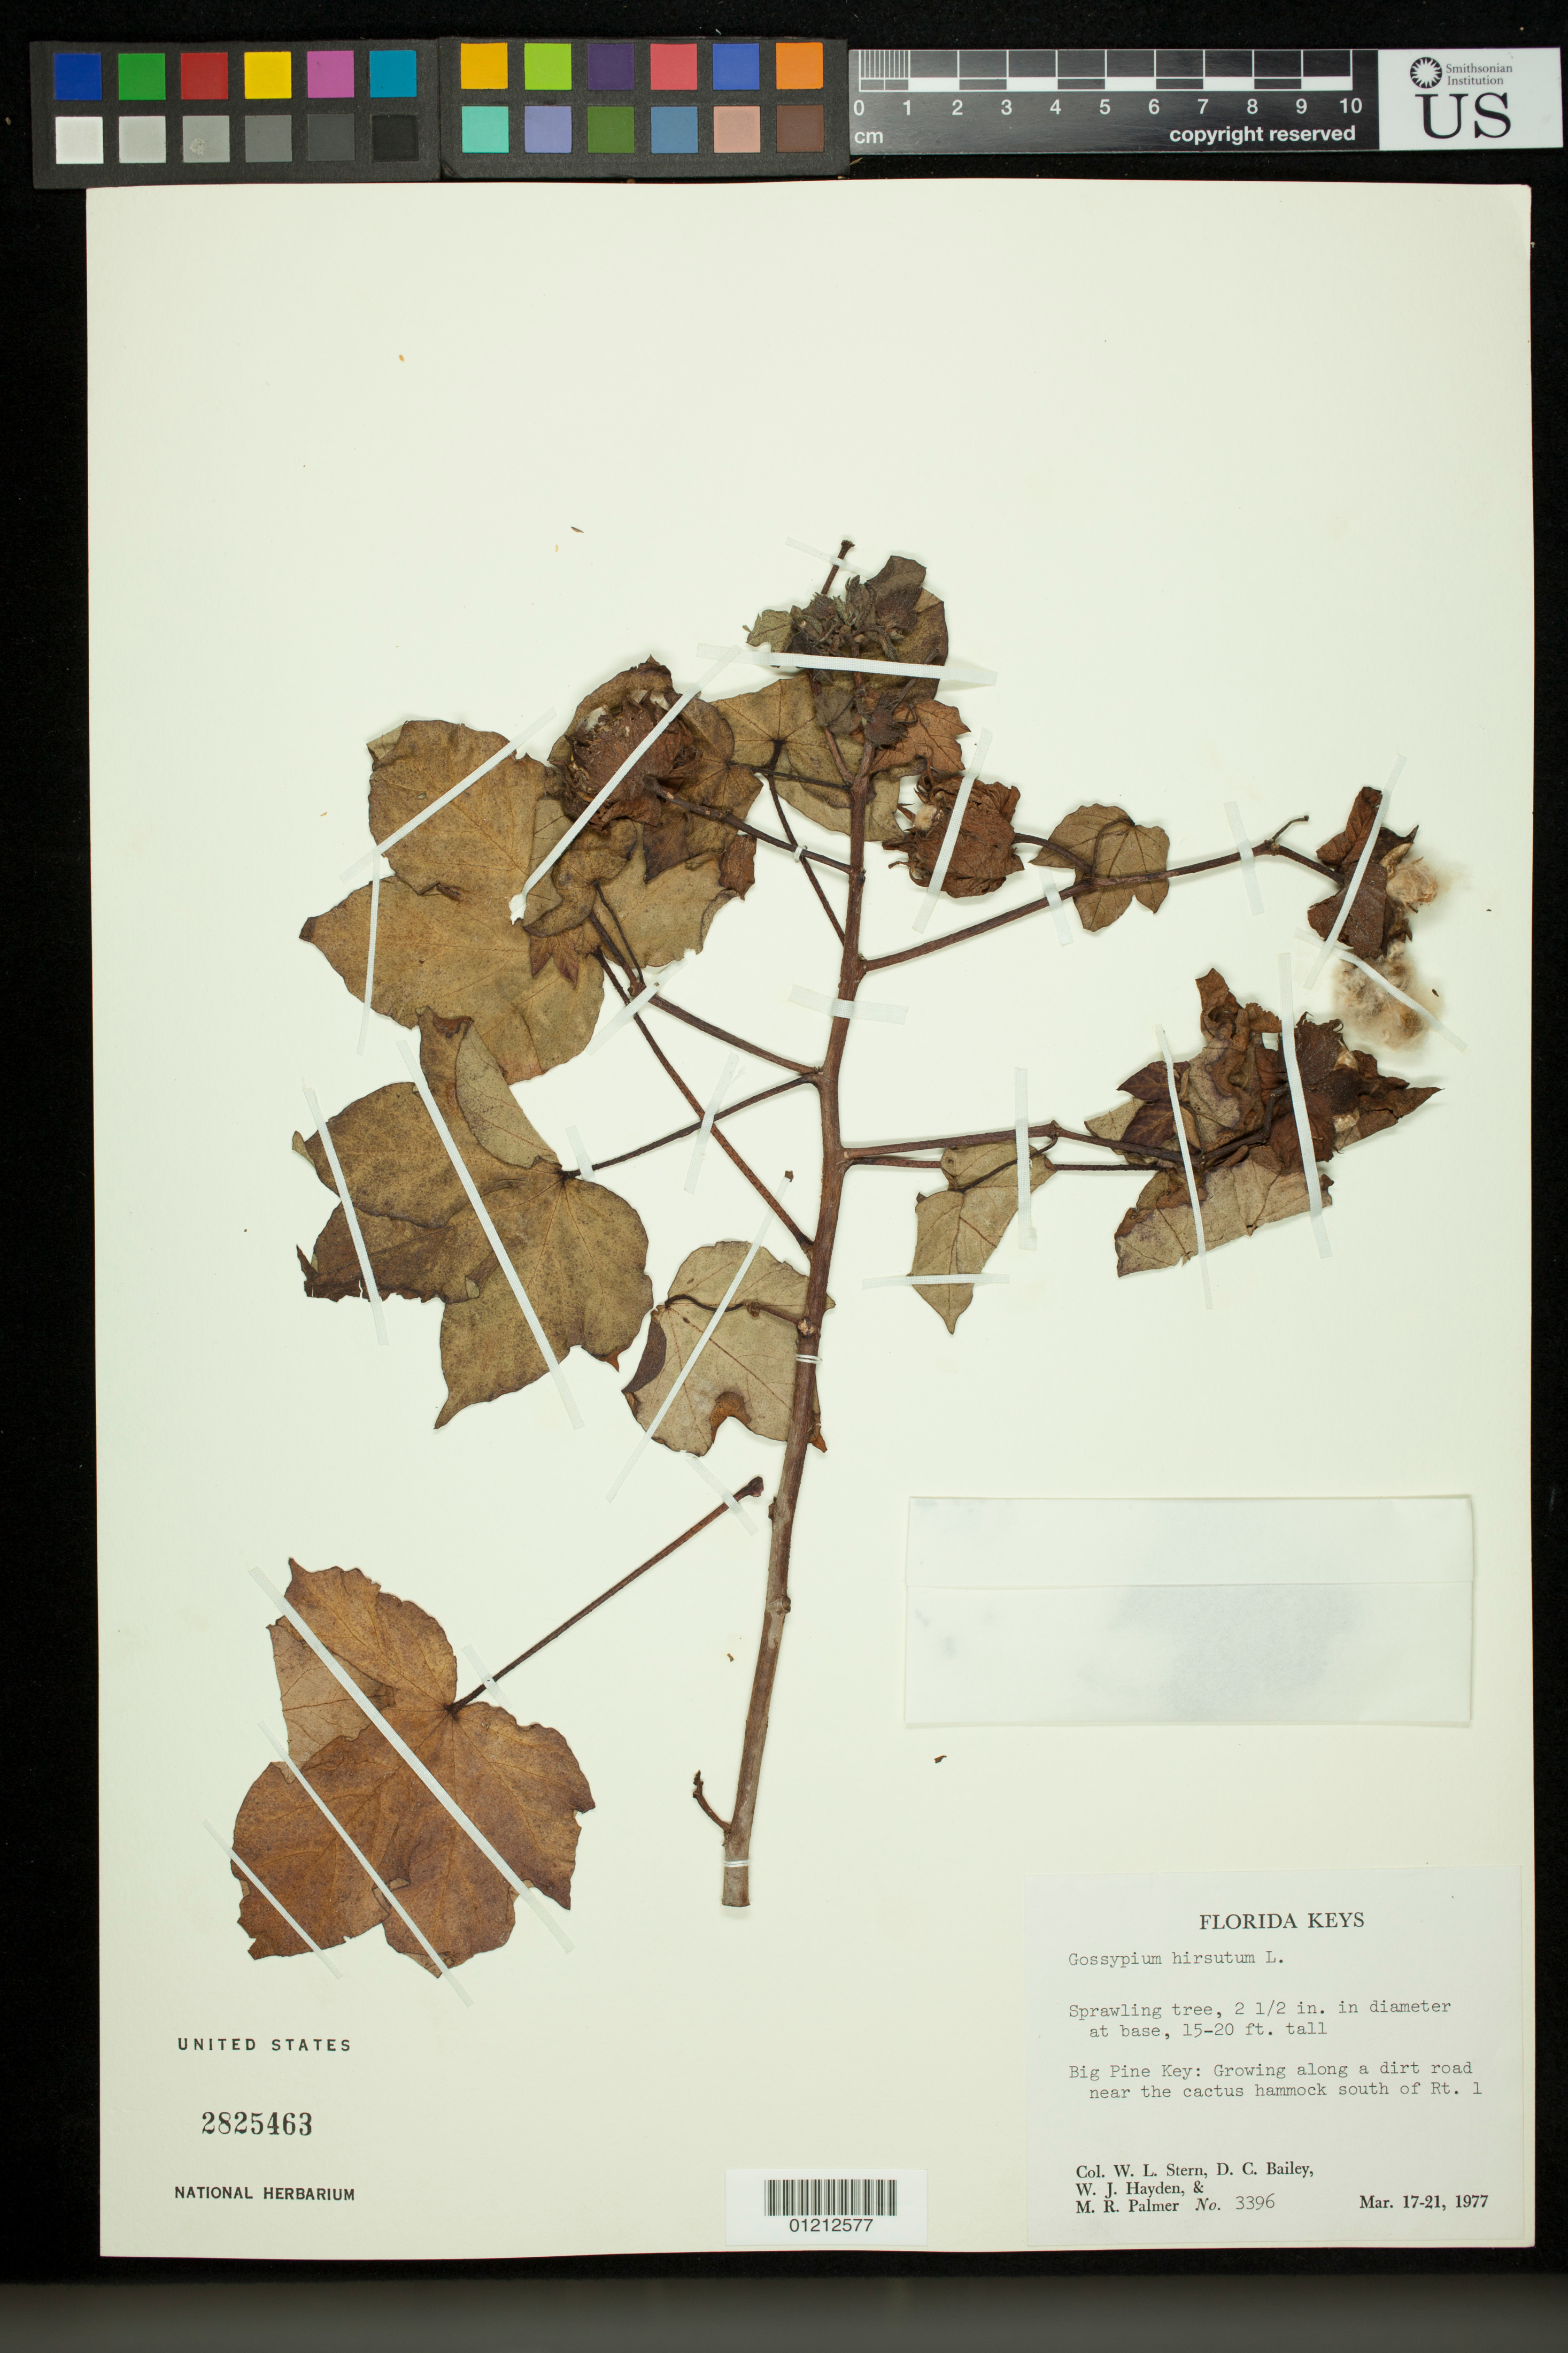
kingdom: Plantae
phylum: Tracheophyta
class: Magnoliopsida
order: Malvales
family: Malvaceae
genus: Gossypium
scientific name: Gossypium hirsutum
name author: L.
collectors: W. L. Stern, D. C. Bailey, W. Hayden & M. R. Palmer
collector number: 3396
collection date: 1977-03-17/1977-03-21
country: United States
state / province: Florida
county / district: Monroe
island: Big Pine Key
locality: Florida Keys. Big Pine Key: Growing along a dirt road near the cactus hammock south of Rt. 1.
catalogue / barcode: US 2825463